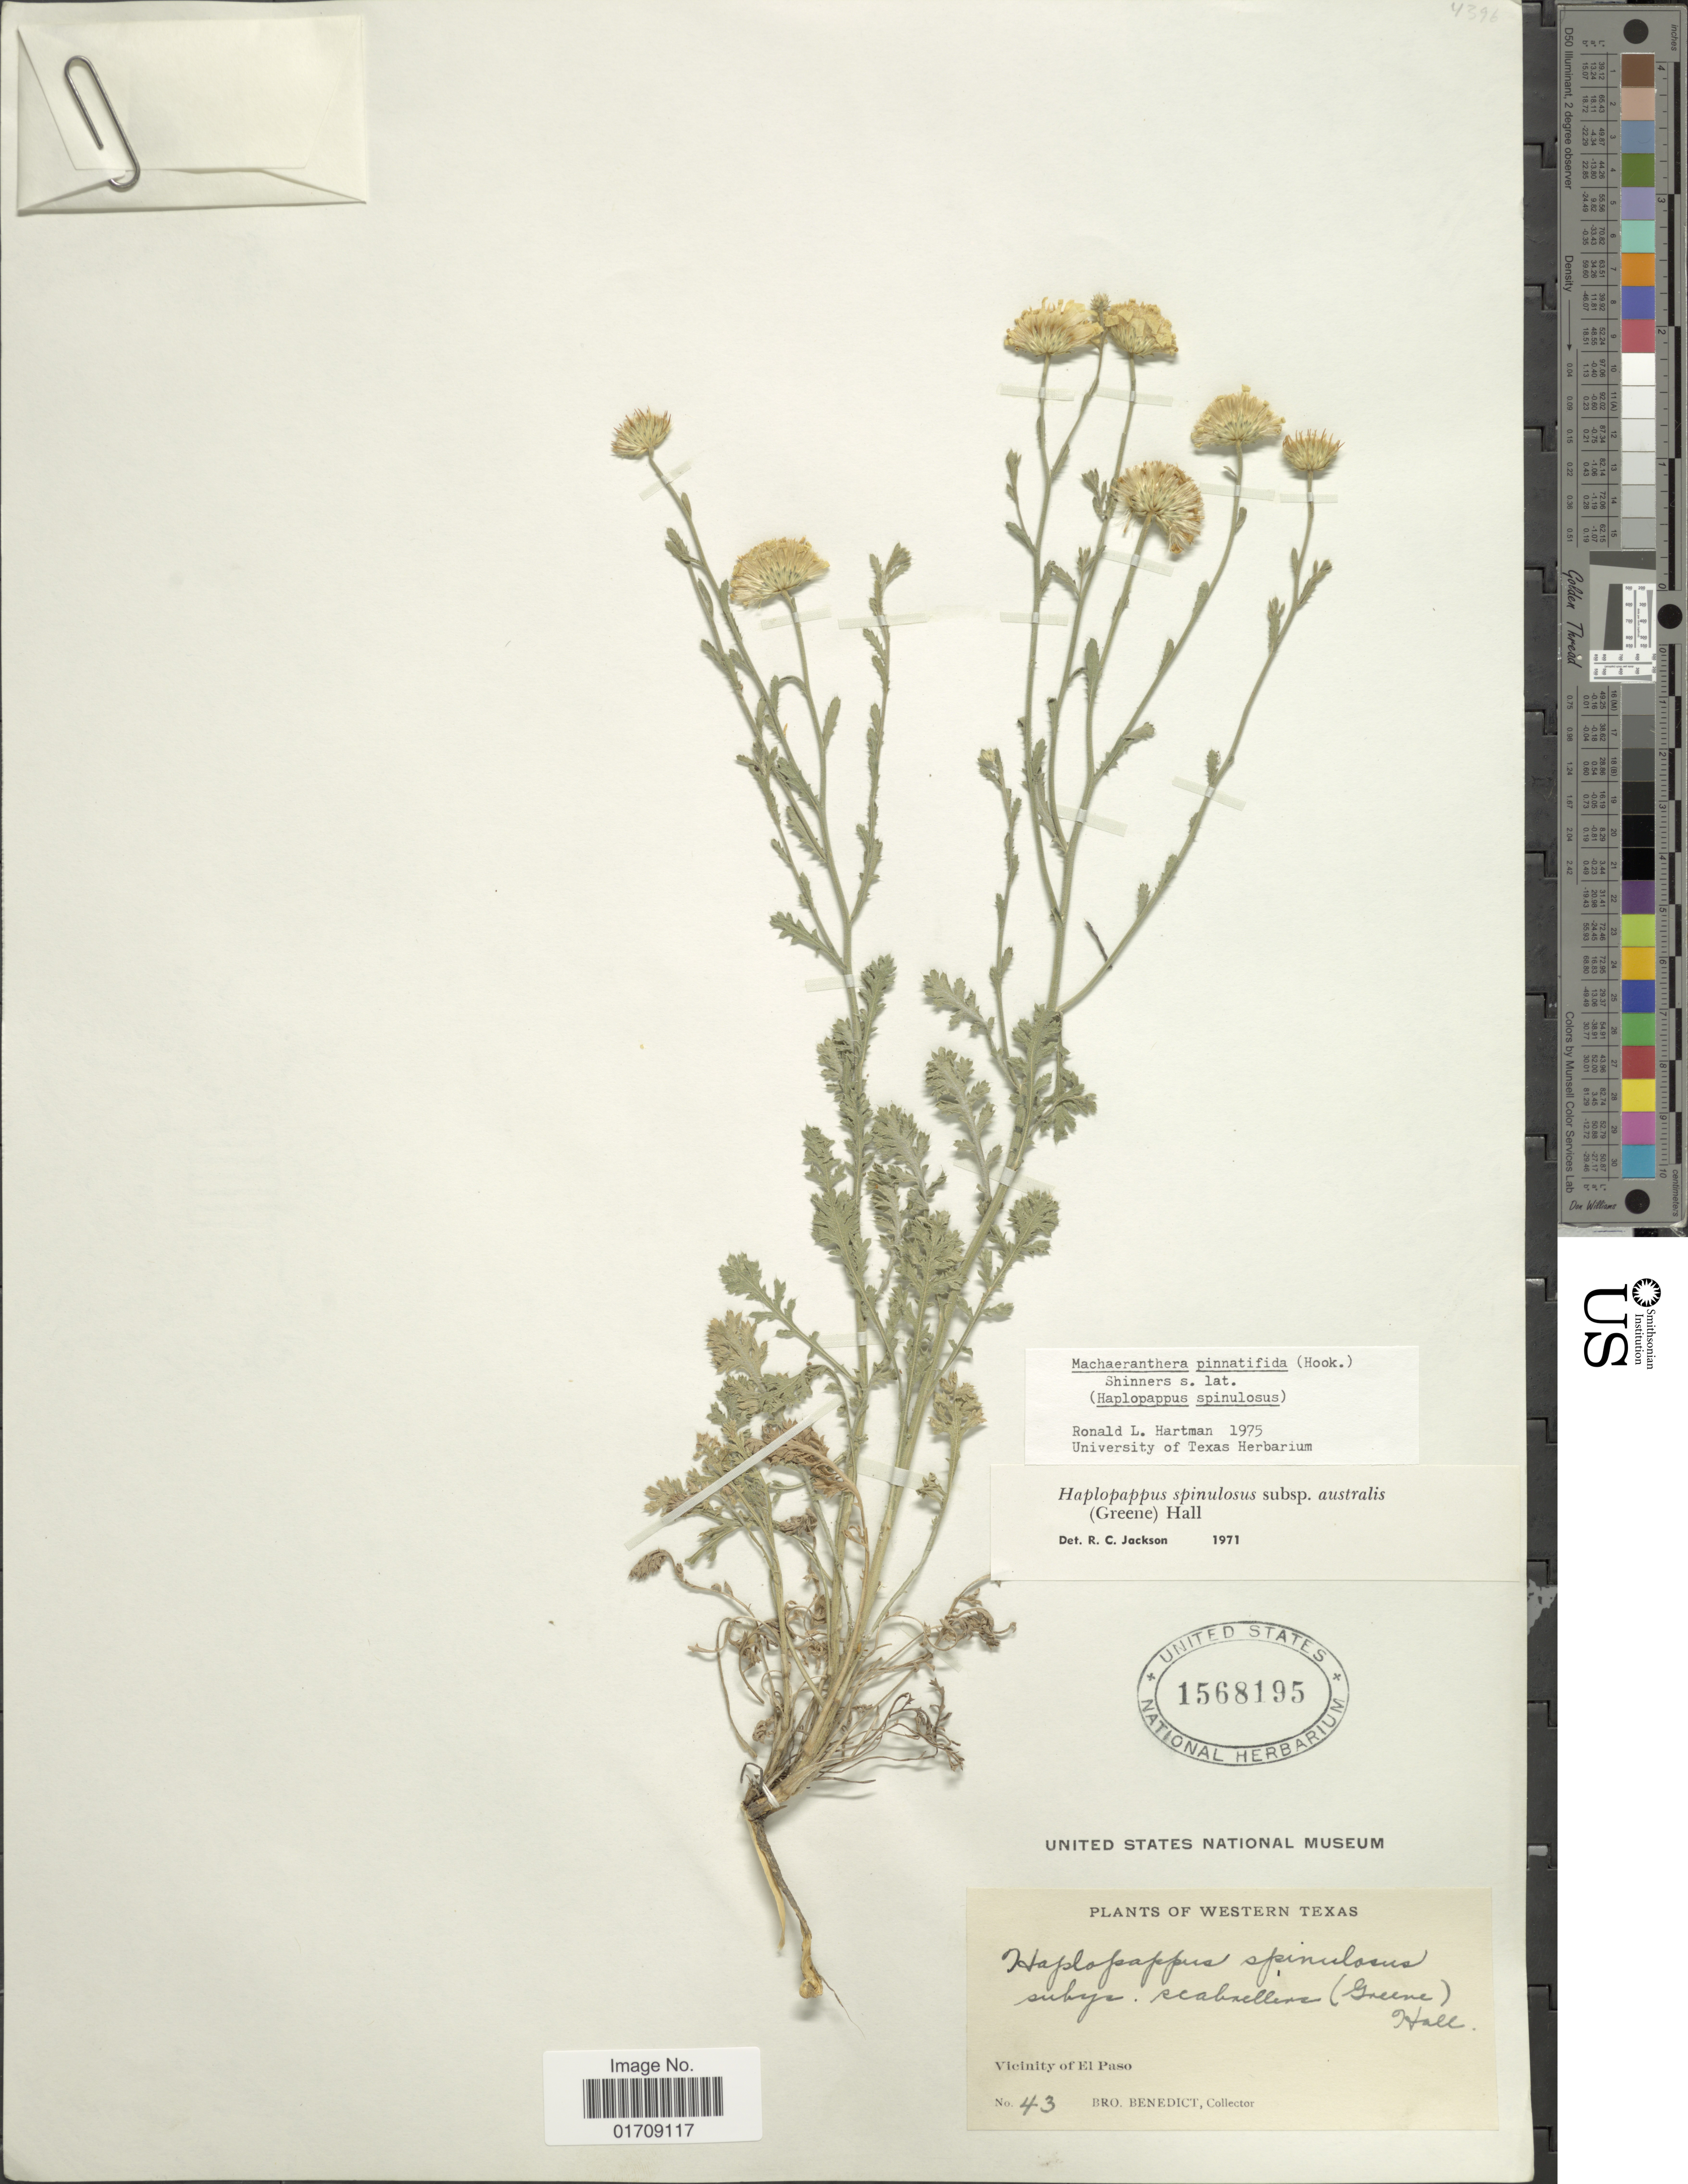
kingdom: Plantae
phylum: Tracheophyta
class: Magnoliopsida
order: Asterales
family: Asteraceae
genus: Machaeranthera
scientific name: Machaeranthera pinnatifida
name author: (Hook.) Shinners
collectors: B. Ayers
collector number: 43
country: United States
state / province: Texas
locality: Western Texas, Vicinity of El Paso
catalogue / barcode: US 1568195